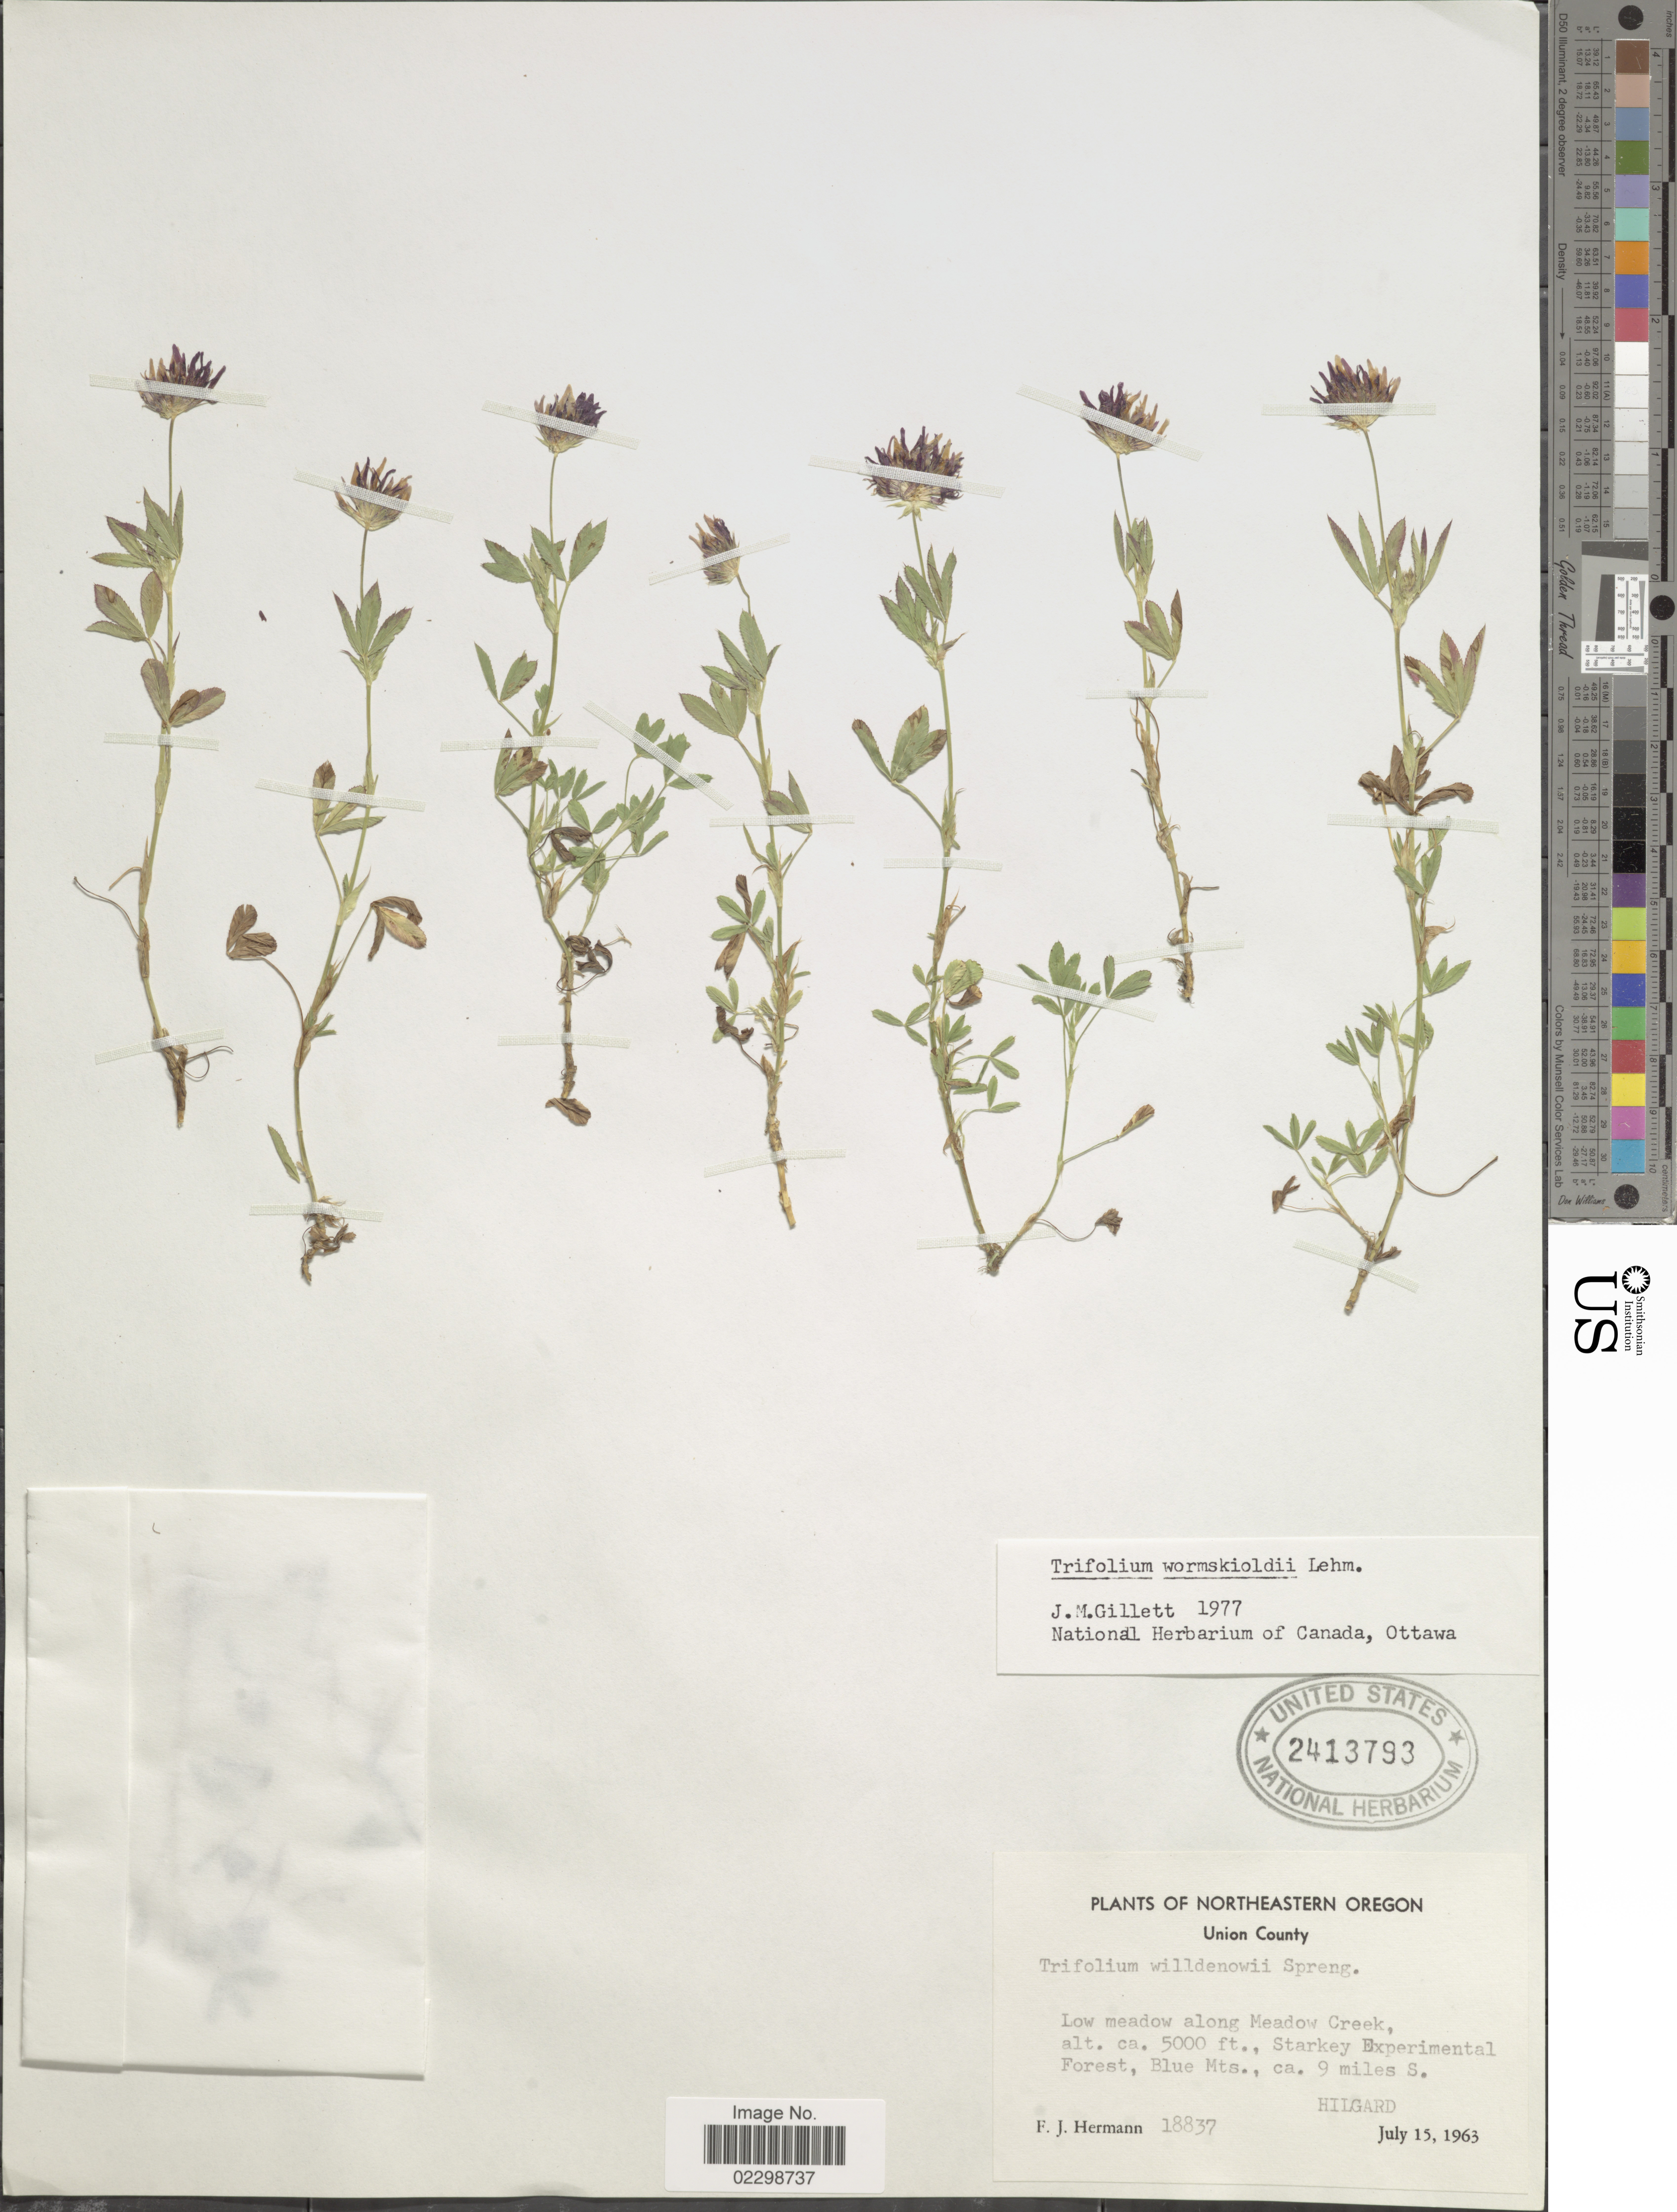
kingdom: Plantae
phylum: Tracheophyta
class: Magnoliopsida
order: Fabales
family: Fabaceae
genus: Trifolium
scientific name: Trifolium wormskioldii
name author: Lehm.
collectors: F. J. Hermann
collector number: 18837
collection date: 1963-07-15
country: United States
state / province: Oregon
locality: Northeastern Oregon, Union County, low meadow along Meadow Creek, Starkley Experimental Forest, Blue Mts., ca. 9 miles S. Hilgard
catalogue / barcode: US 2413793